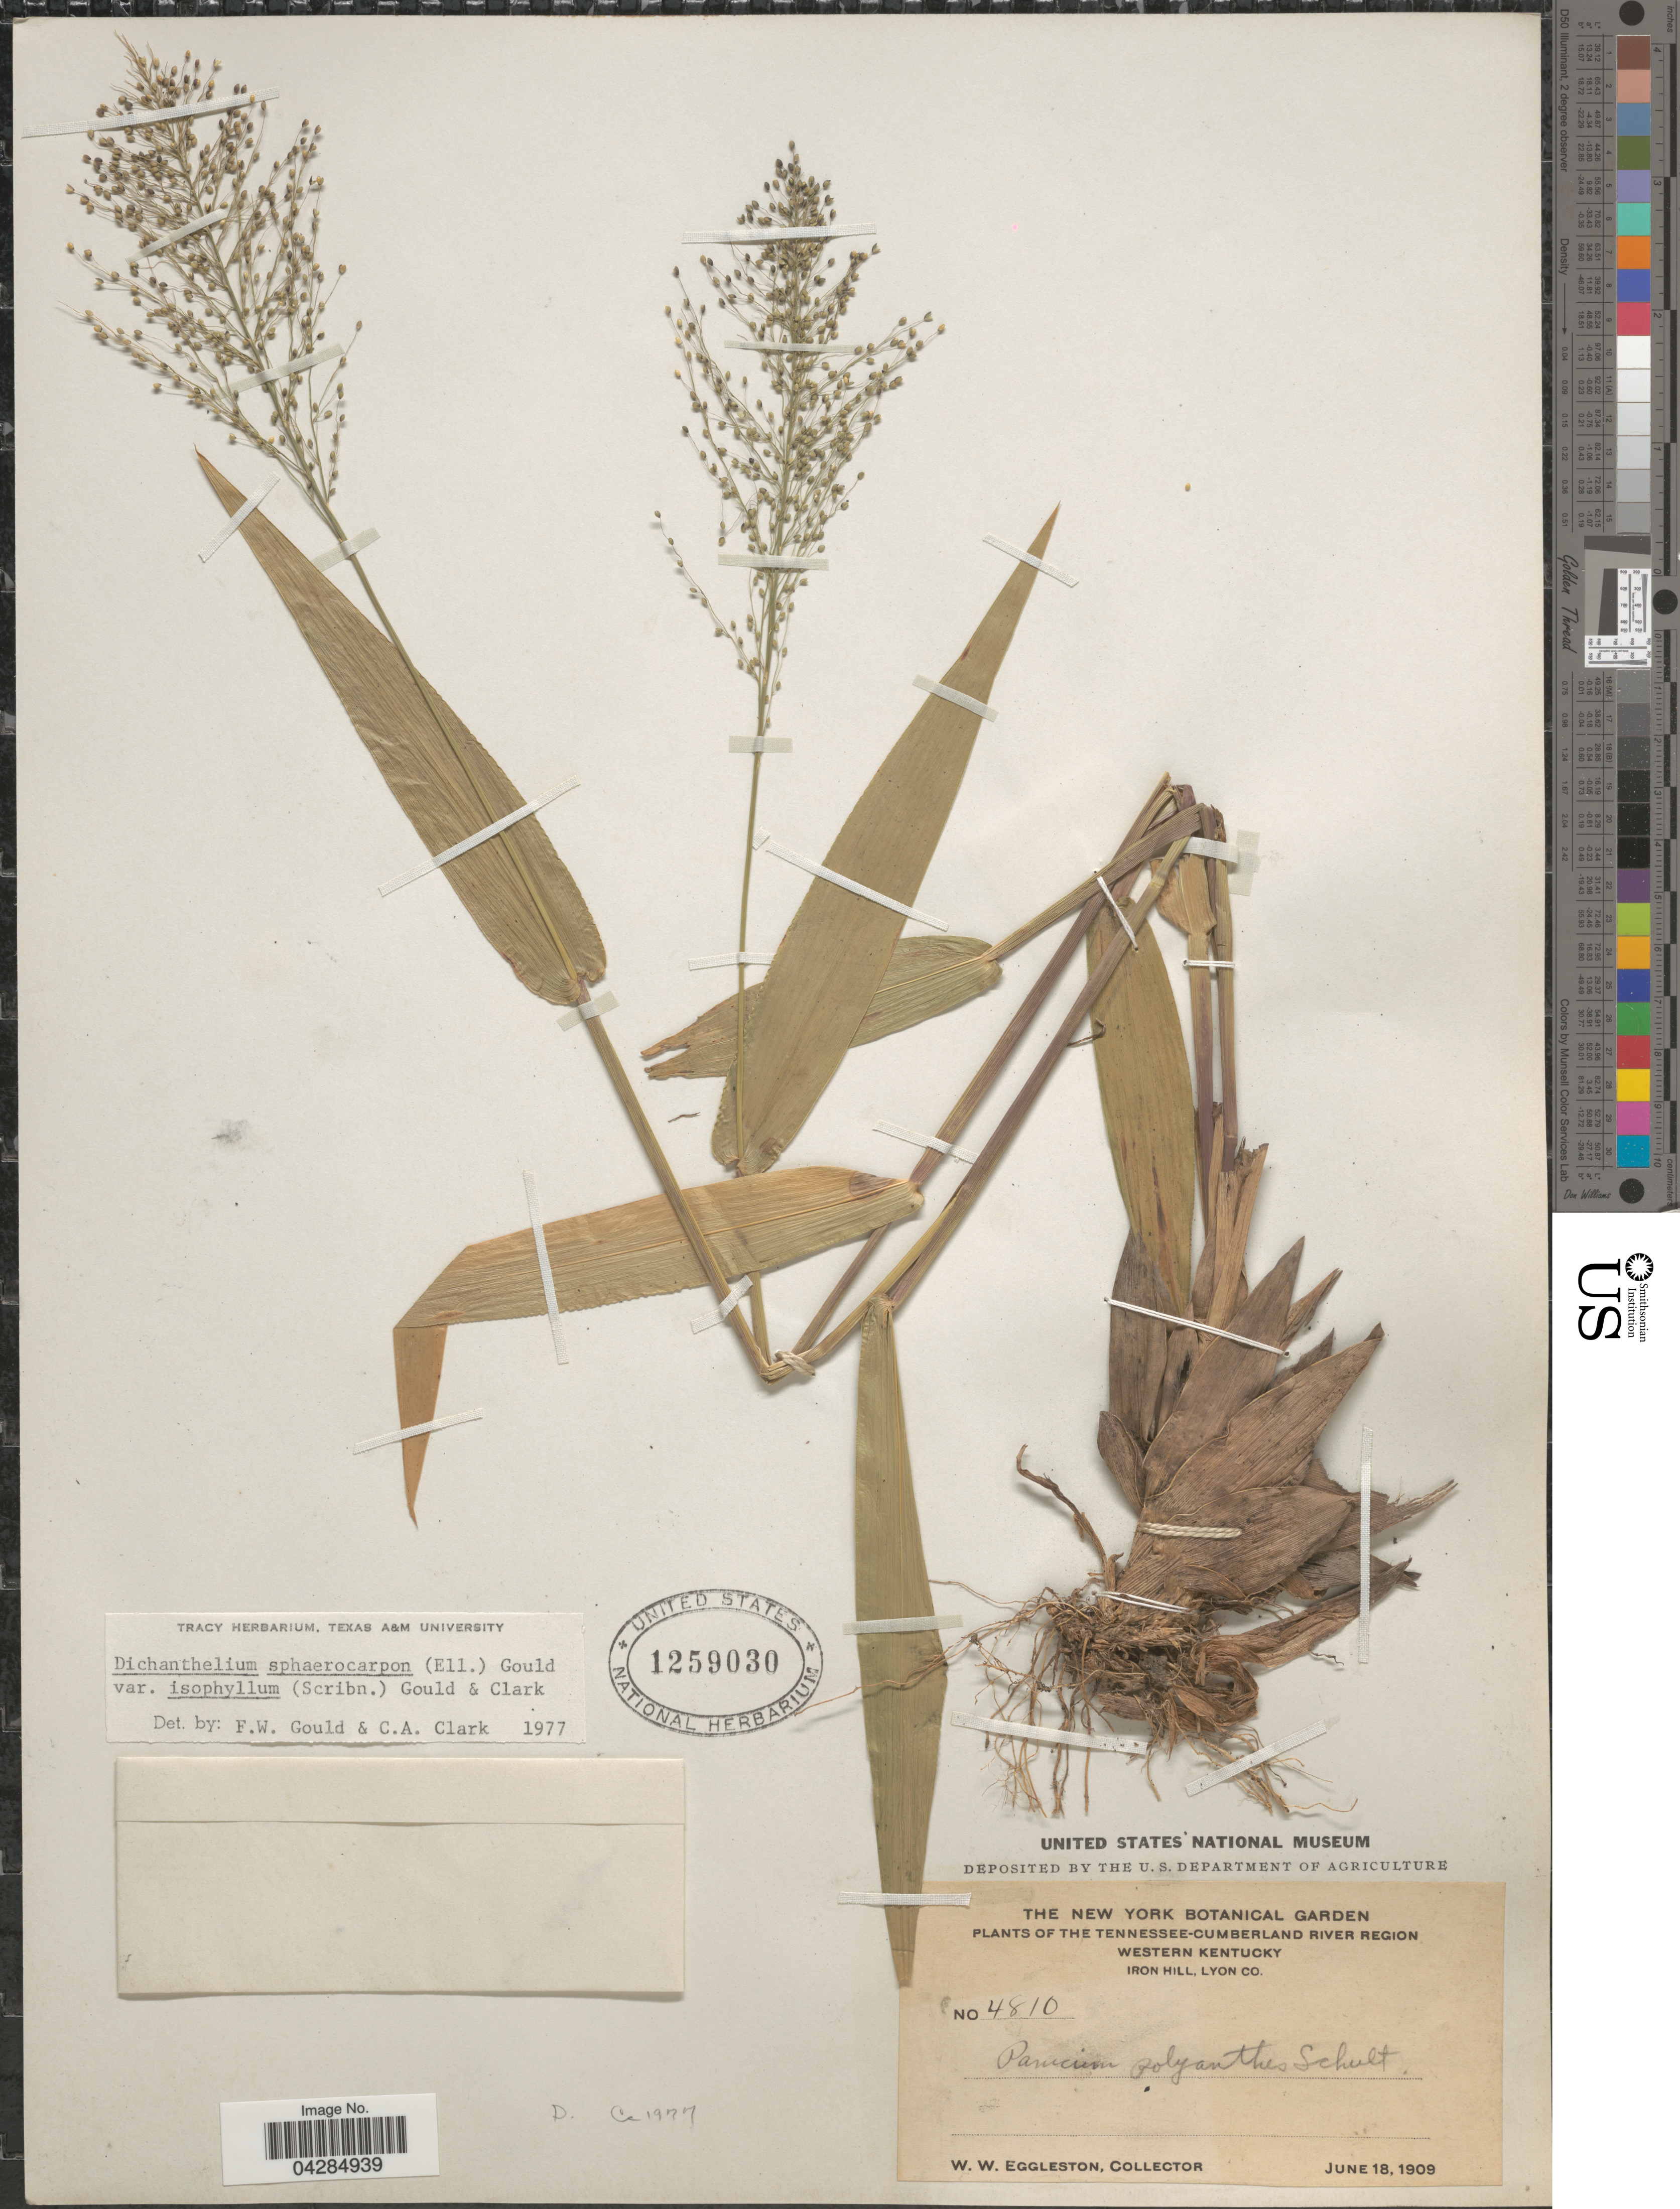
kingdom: Plantae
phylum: Tracheophyta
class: Liliopsida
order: Poales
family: Poaceae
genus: Dichanthelium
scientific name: Dichanthelium polyanthes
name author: (Schult.) Mohlenbr.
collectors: W. W. Eggleston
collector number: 4810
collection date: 1909-06-18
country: United States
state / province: Kentucky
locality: The Tennessee-Cumberland River Region. Western Kentucky. Iron Hill, Lyon Co.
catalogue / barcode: US 1259030